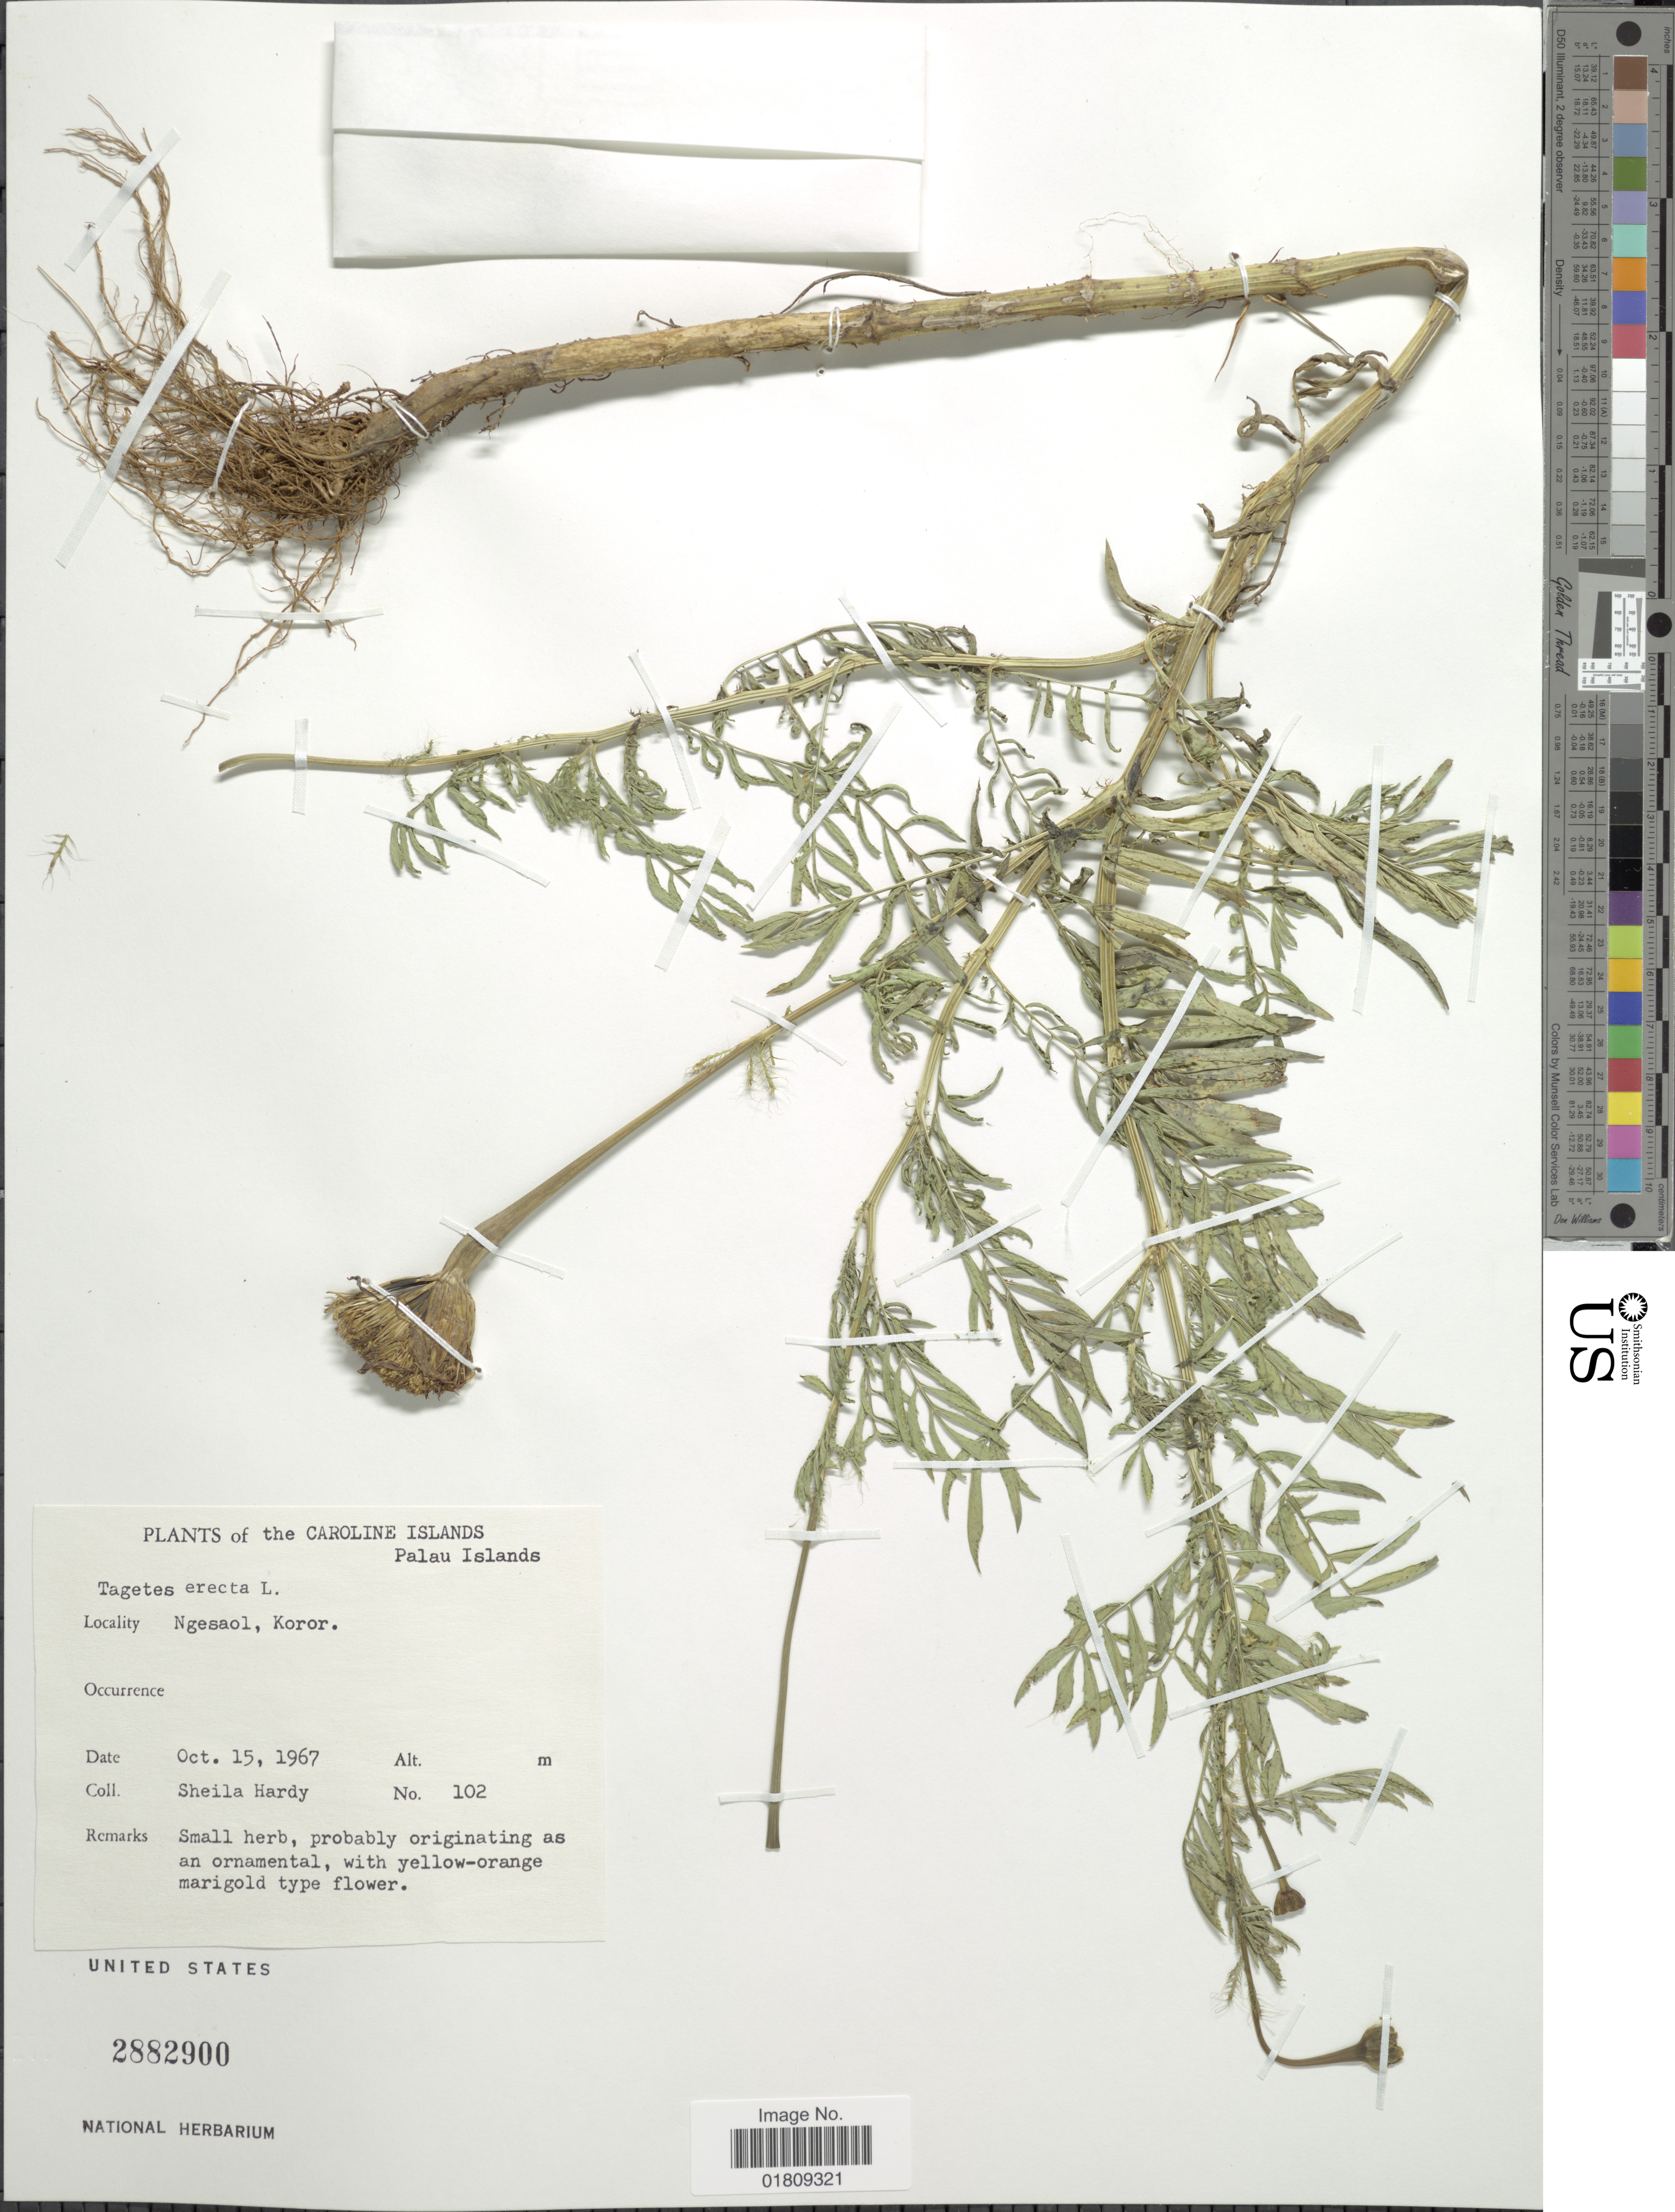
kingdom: Plantae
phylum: Tracheophyta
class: Magnoliopsida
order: Asterales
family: Asteraceae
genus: Tagetes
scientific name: Tagetes erecta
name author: L.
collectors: S. Hardy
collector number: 102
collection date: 1967-10-15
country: Palau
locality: Caroline Islands, Palau Islands, Ngesaol, Koror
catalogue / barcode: US 2882900